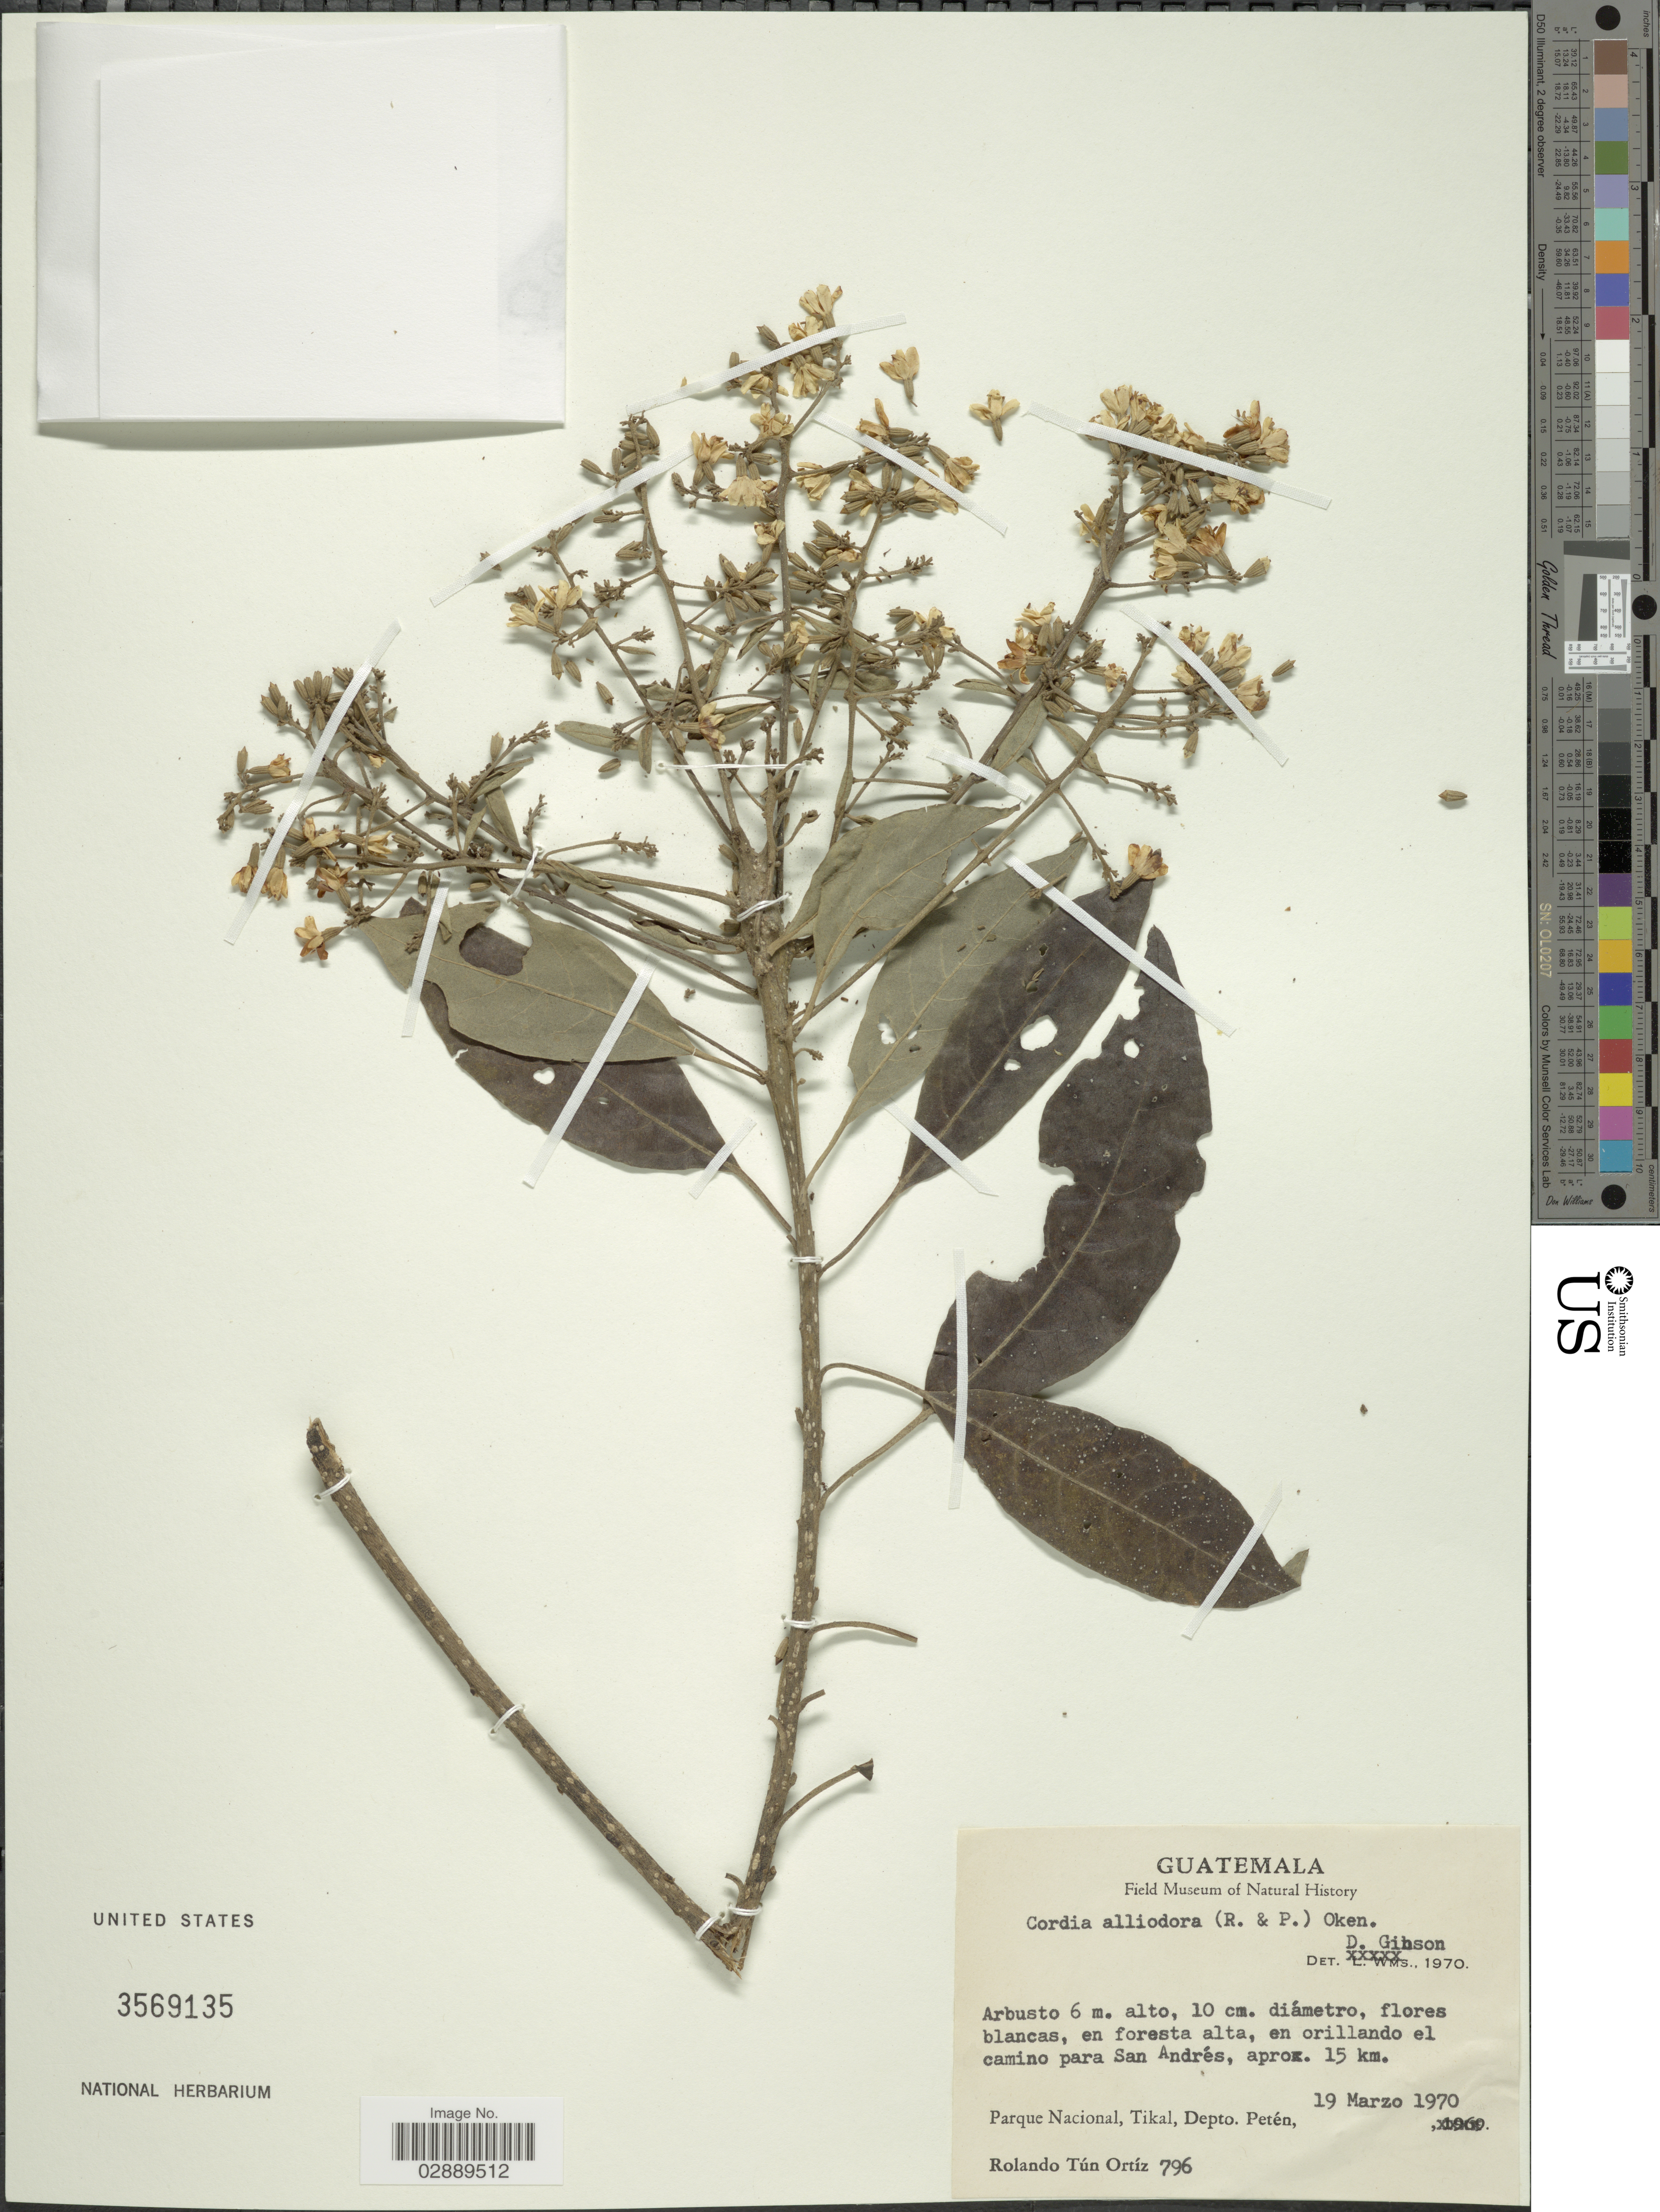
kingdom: Plantae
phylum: Tracheophyta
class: Magnoliopsida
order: Boraginales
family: Cordiaceae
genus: Cordia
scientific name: Cordia alliodora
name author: (Ruiz & Pav.) Oken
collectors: R. T. Ortíz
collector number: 796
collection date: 1970-03-19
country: Guatemala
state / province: El Petén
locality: En orillando el camino para San Andrés, aprox. 15 km. Parque Nacional, Tikal, Depto. Petén.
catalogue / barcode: US 3569135